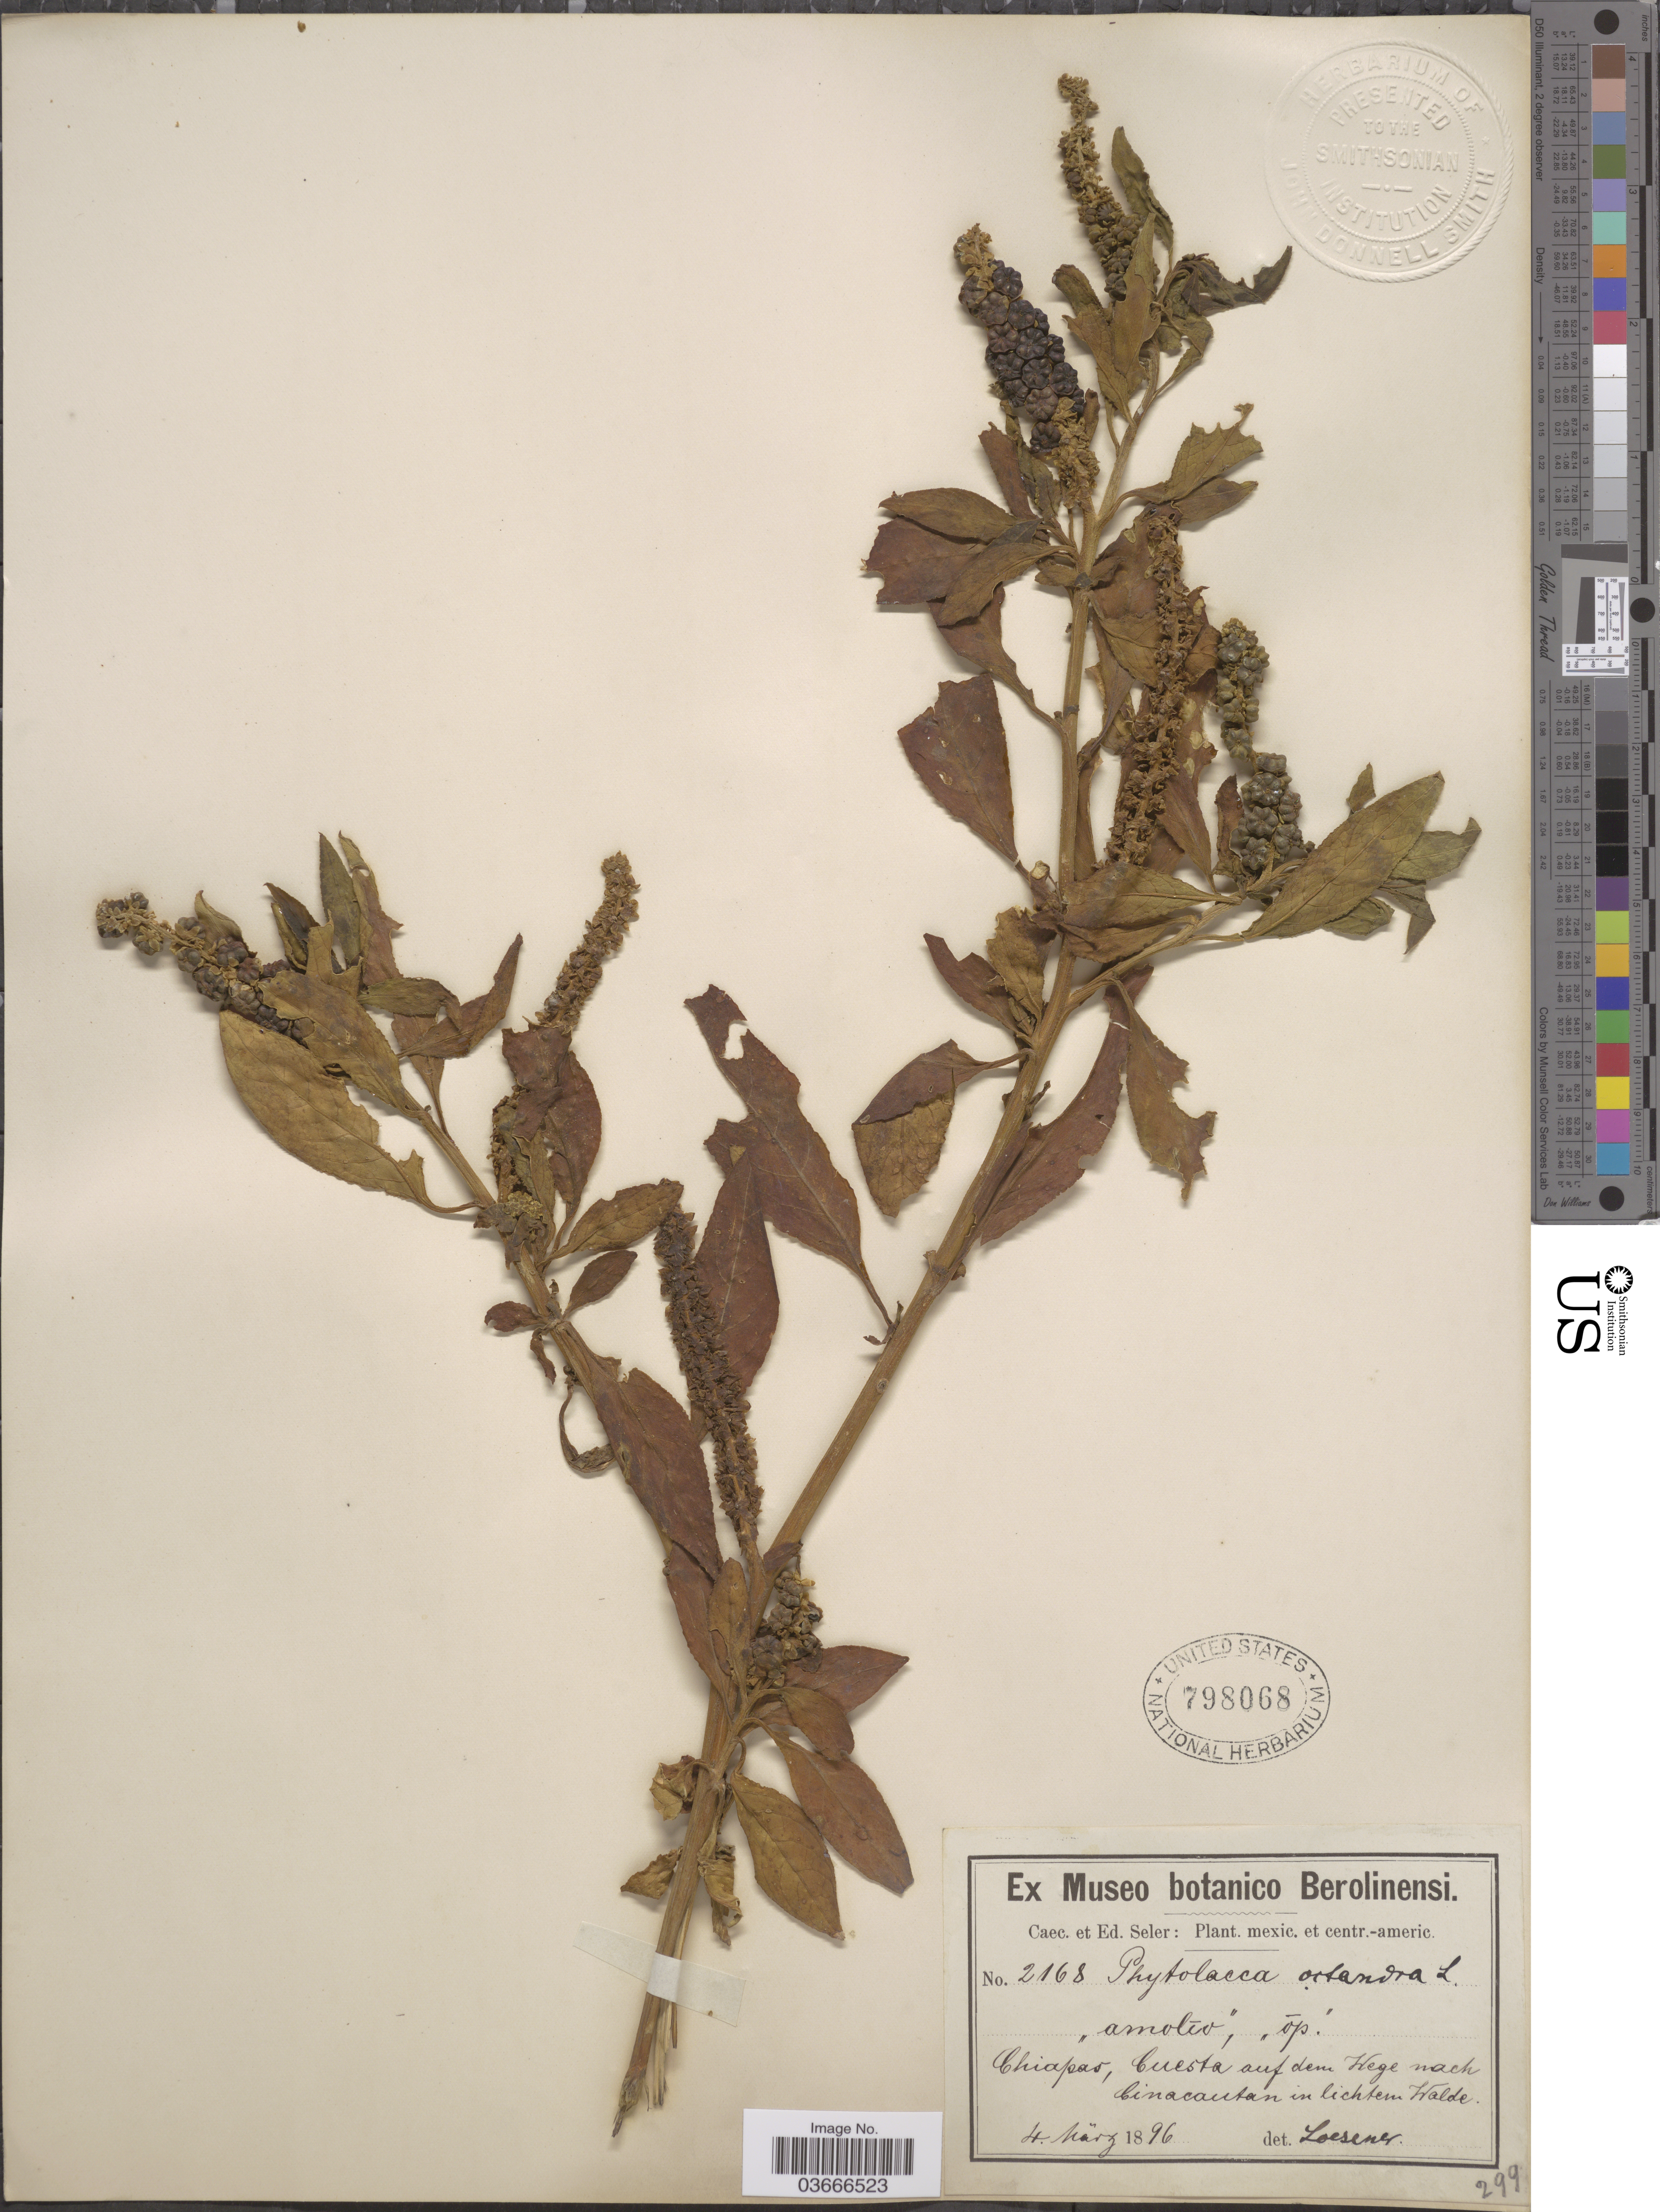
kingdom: Plantae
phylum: Tracheophyta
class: Magnoliopsida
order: Caryophyllales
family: Phytolaccaceae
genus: Phytolacca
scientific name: Phytolacca octandra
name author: L.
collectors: C. Seler & E. G. Seler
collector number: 2168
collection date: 1896-03-04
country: Mexico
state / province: Chiapas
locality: Centr.-americ. Cuesta auf dem Wege mach Cinacautan in lichten Walde.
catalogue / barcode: US 798068